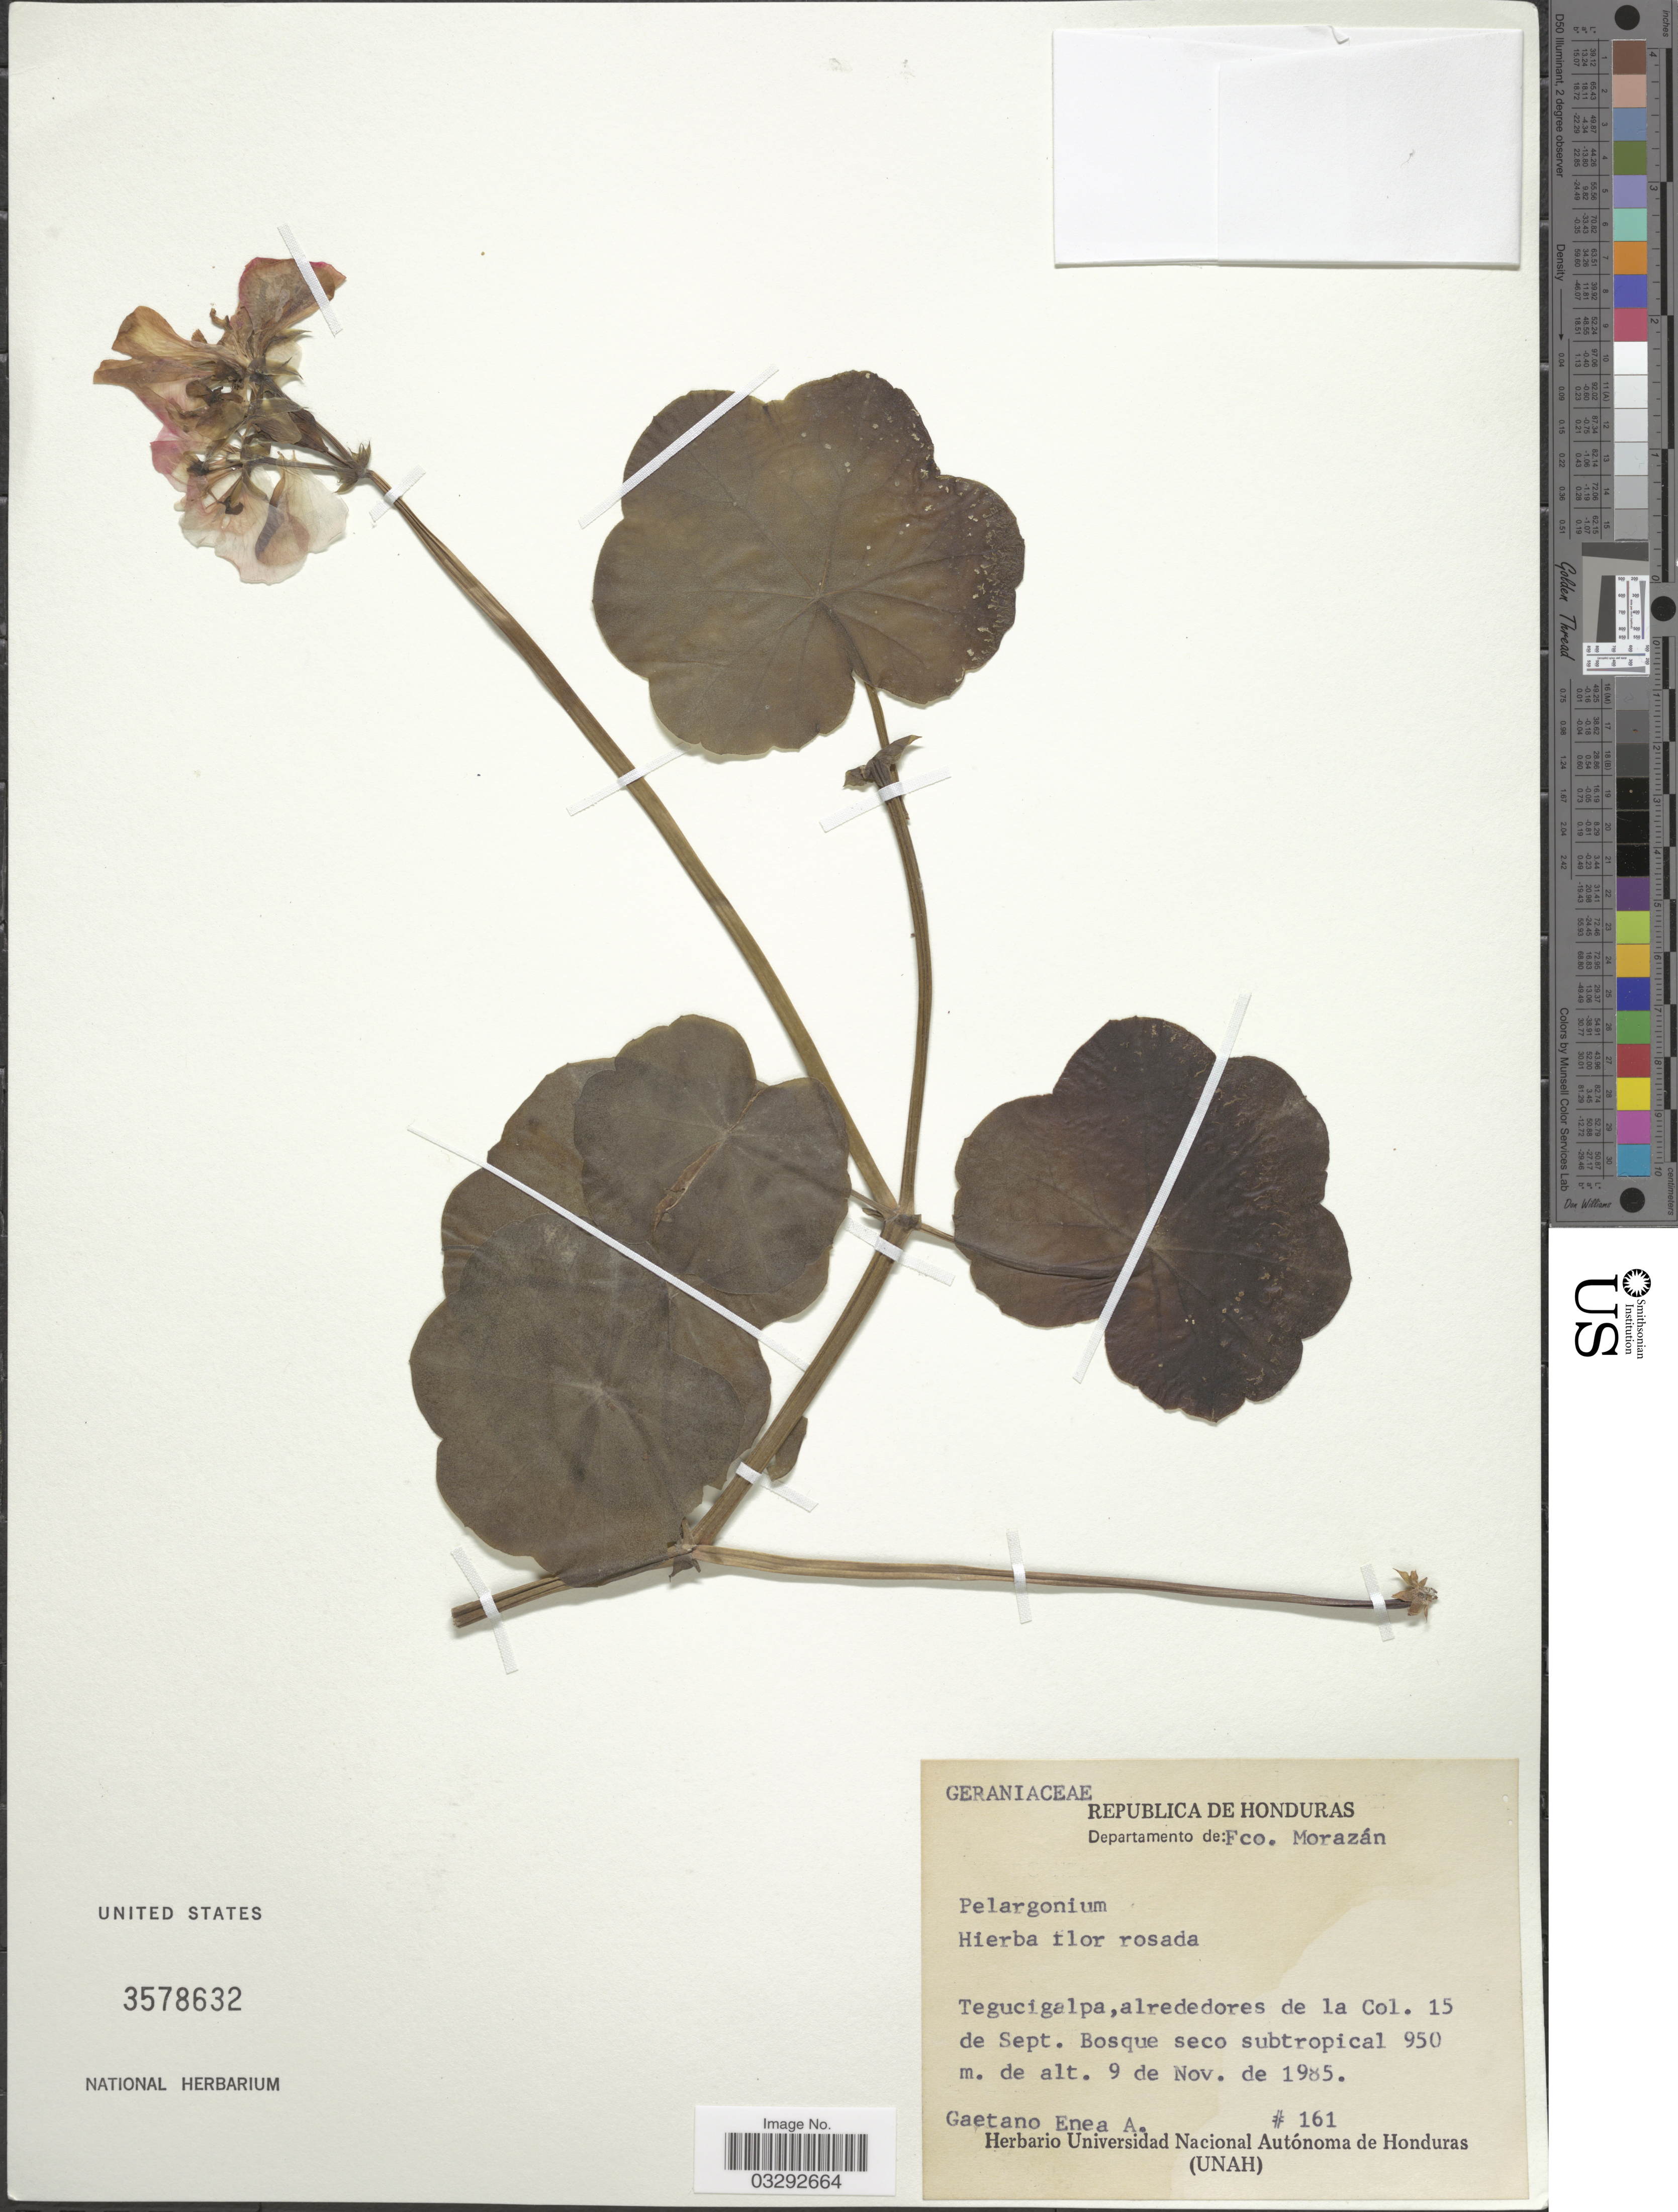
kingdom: Plantae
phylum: Tracheophyta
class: Magnoliopsida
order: Geraniales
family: Geraniaceae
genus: Pelargonium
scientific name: Pelargonium sp.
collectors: Gaetano Enea A.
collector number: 161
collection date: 1985-11-09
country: Honduras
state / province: Fco. Morazán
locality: Departamento de: Fco. Morazán. Tegucigalpa, alrededores de la Col. 15 de Sept.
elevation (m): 950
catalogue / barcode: US 3578632